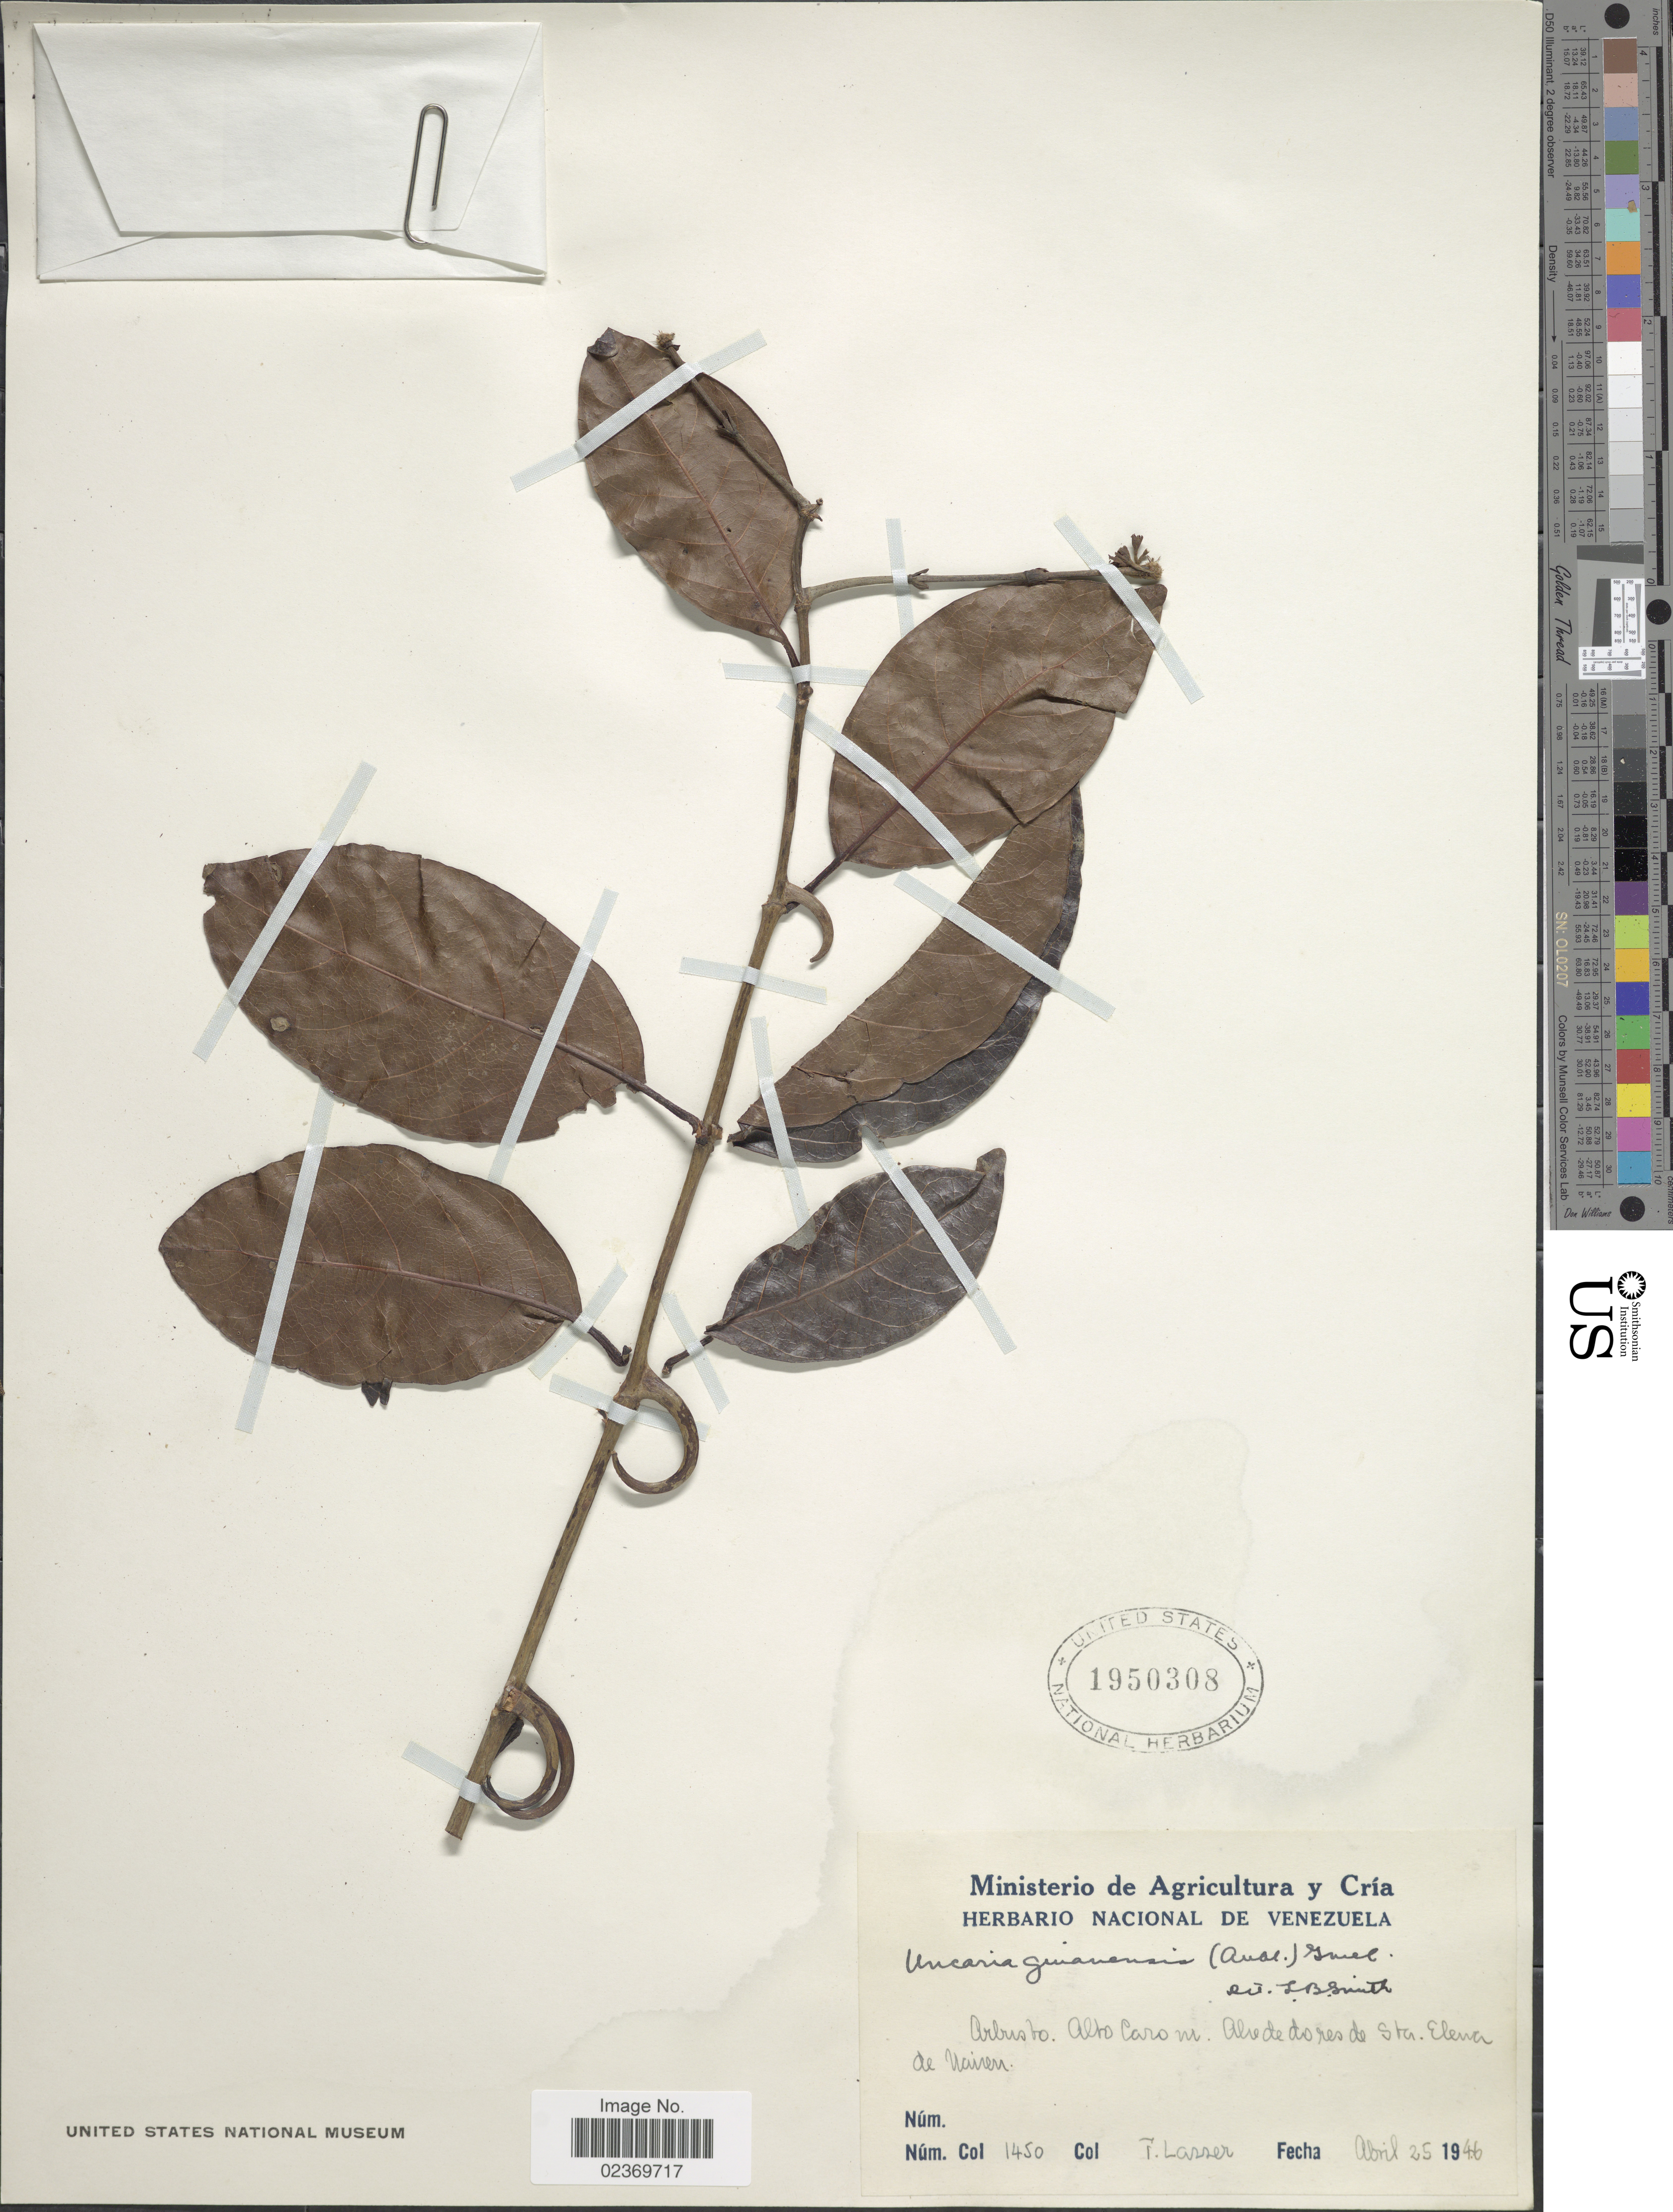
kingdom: Plantae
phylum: Tracheophyta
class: Magnoliopsida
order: Gentianales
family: Rubiaceae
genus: Uncaria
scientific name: Uncaria guianensis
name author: (Aubl.) J.F. Gmel.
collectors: T. Lasser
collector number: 1450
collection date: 1946-04-25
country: Venezuela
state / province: Bolivar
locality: Alto Caroni. Alrededores de Sta. Elena de Uairen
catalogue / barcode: US 1950308